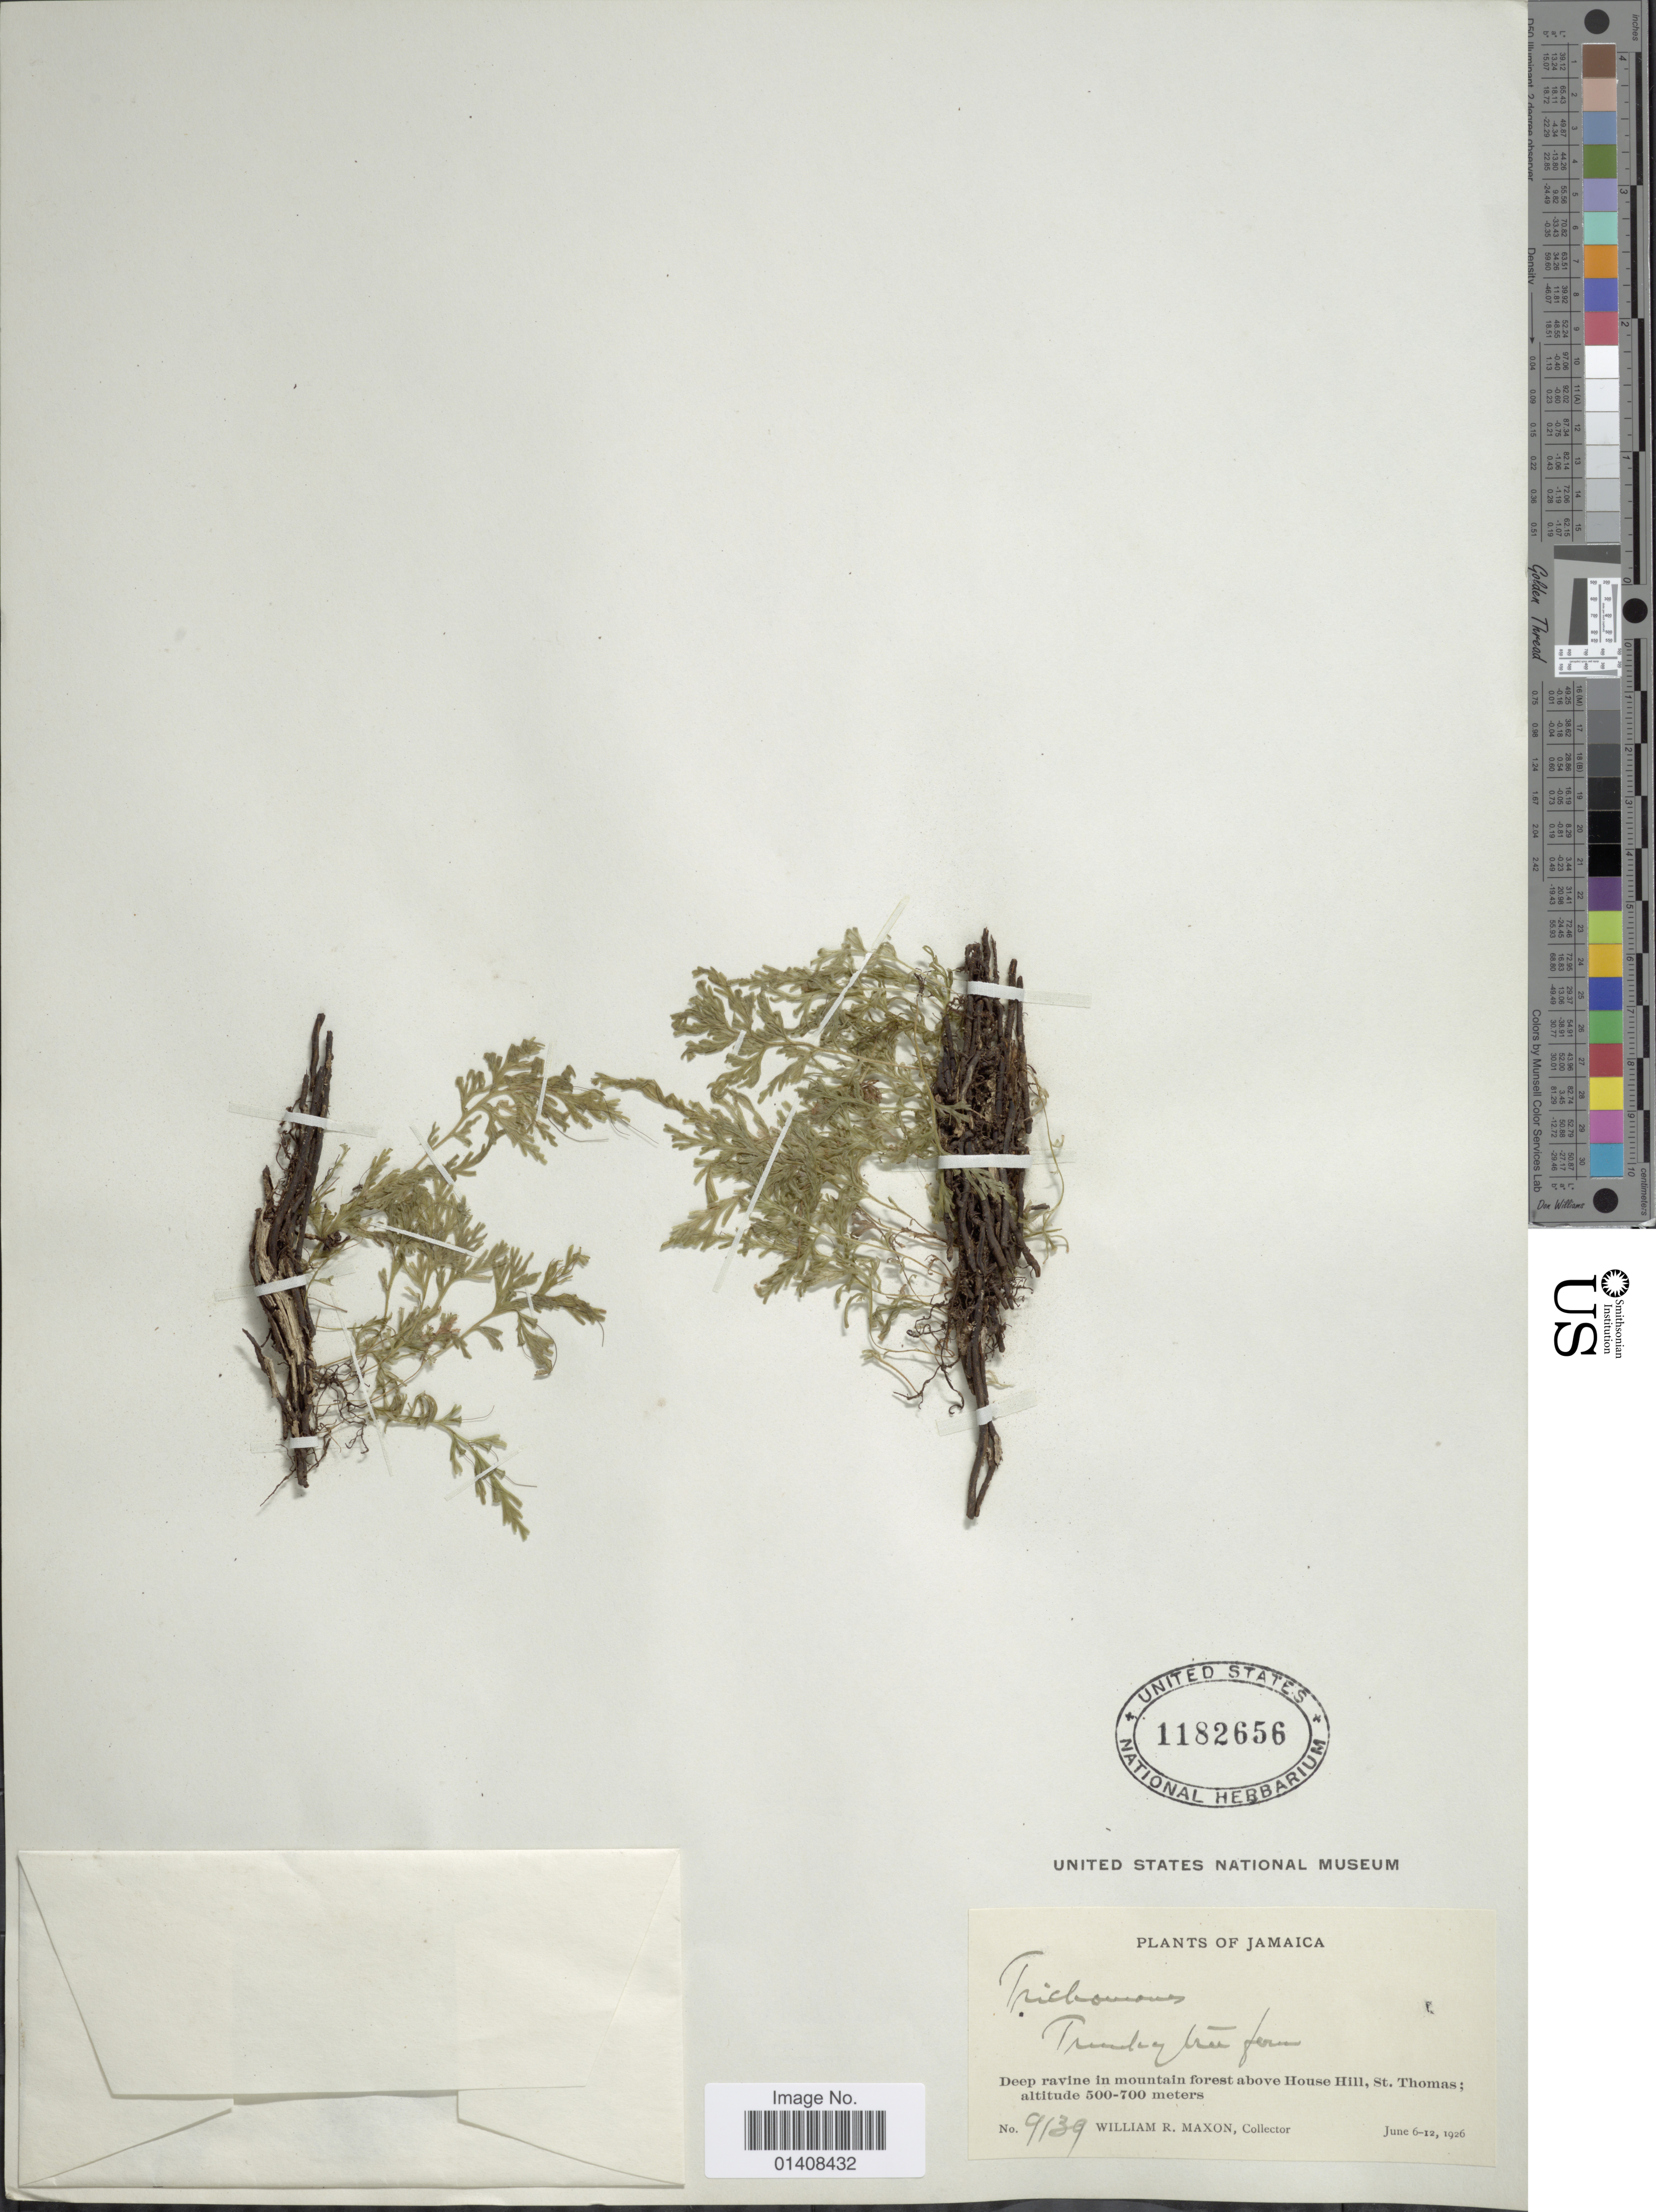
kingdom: Plantae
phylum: Tracheophyta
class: Polypodiopsida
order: Hymenophyllales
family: Hymenophyllaceae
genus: Trichomanes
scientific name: Trichomanes sp.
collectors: W. R. Maxon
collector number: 9139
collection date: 1926-06-06/1926-06-12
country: Jamaica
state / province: Saint Thomas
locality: Mountain forest above House Hill, St. Thomas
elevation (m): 500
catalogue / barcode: US 1182656